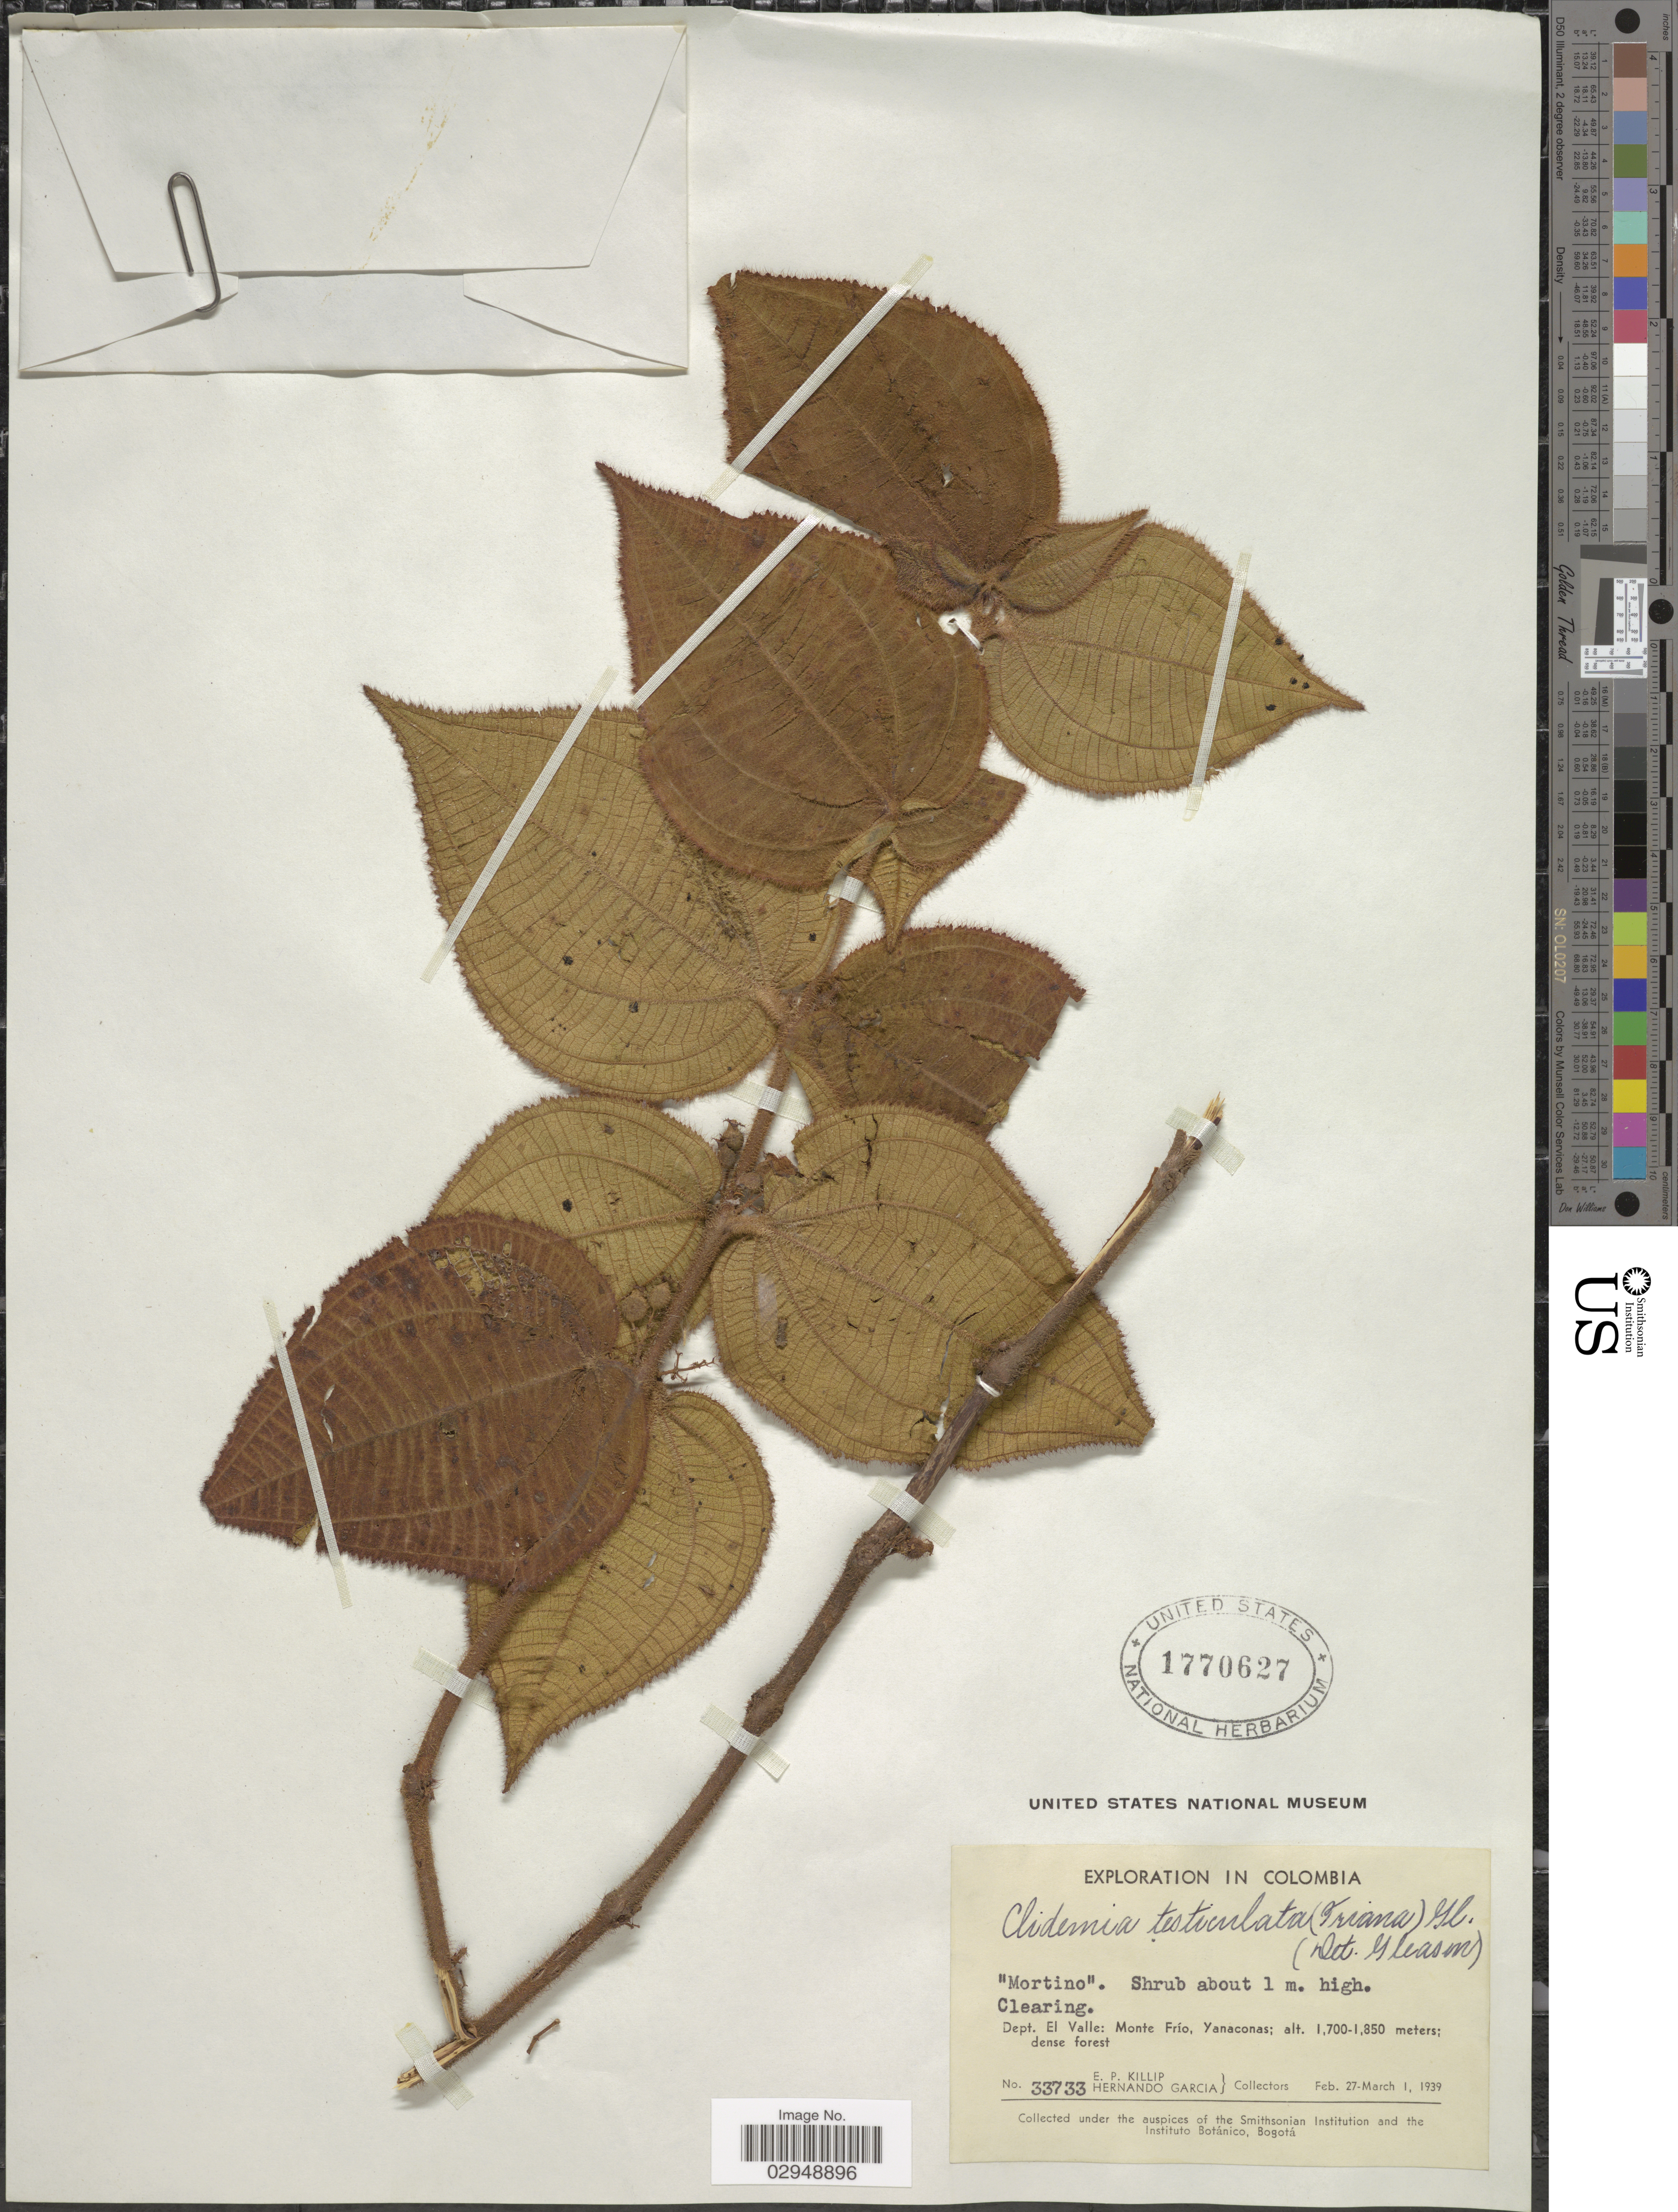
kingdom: Plantae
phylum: Tracheophyta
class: Magnoliopsida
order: Myrtales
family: Melastomataceae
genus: Clidemia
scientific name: Clidemia ciliata var. elata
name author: D. Don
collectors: E. P. Killip & H. Garcia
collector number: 33733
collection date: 1939-02-27/1939-03-01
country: Colombia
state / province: Valle del Cauca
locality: Dept. El Valle: Monte Frío, Yanaconas.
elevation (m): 1700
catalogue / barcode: US 1770627